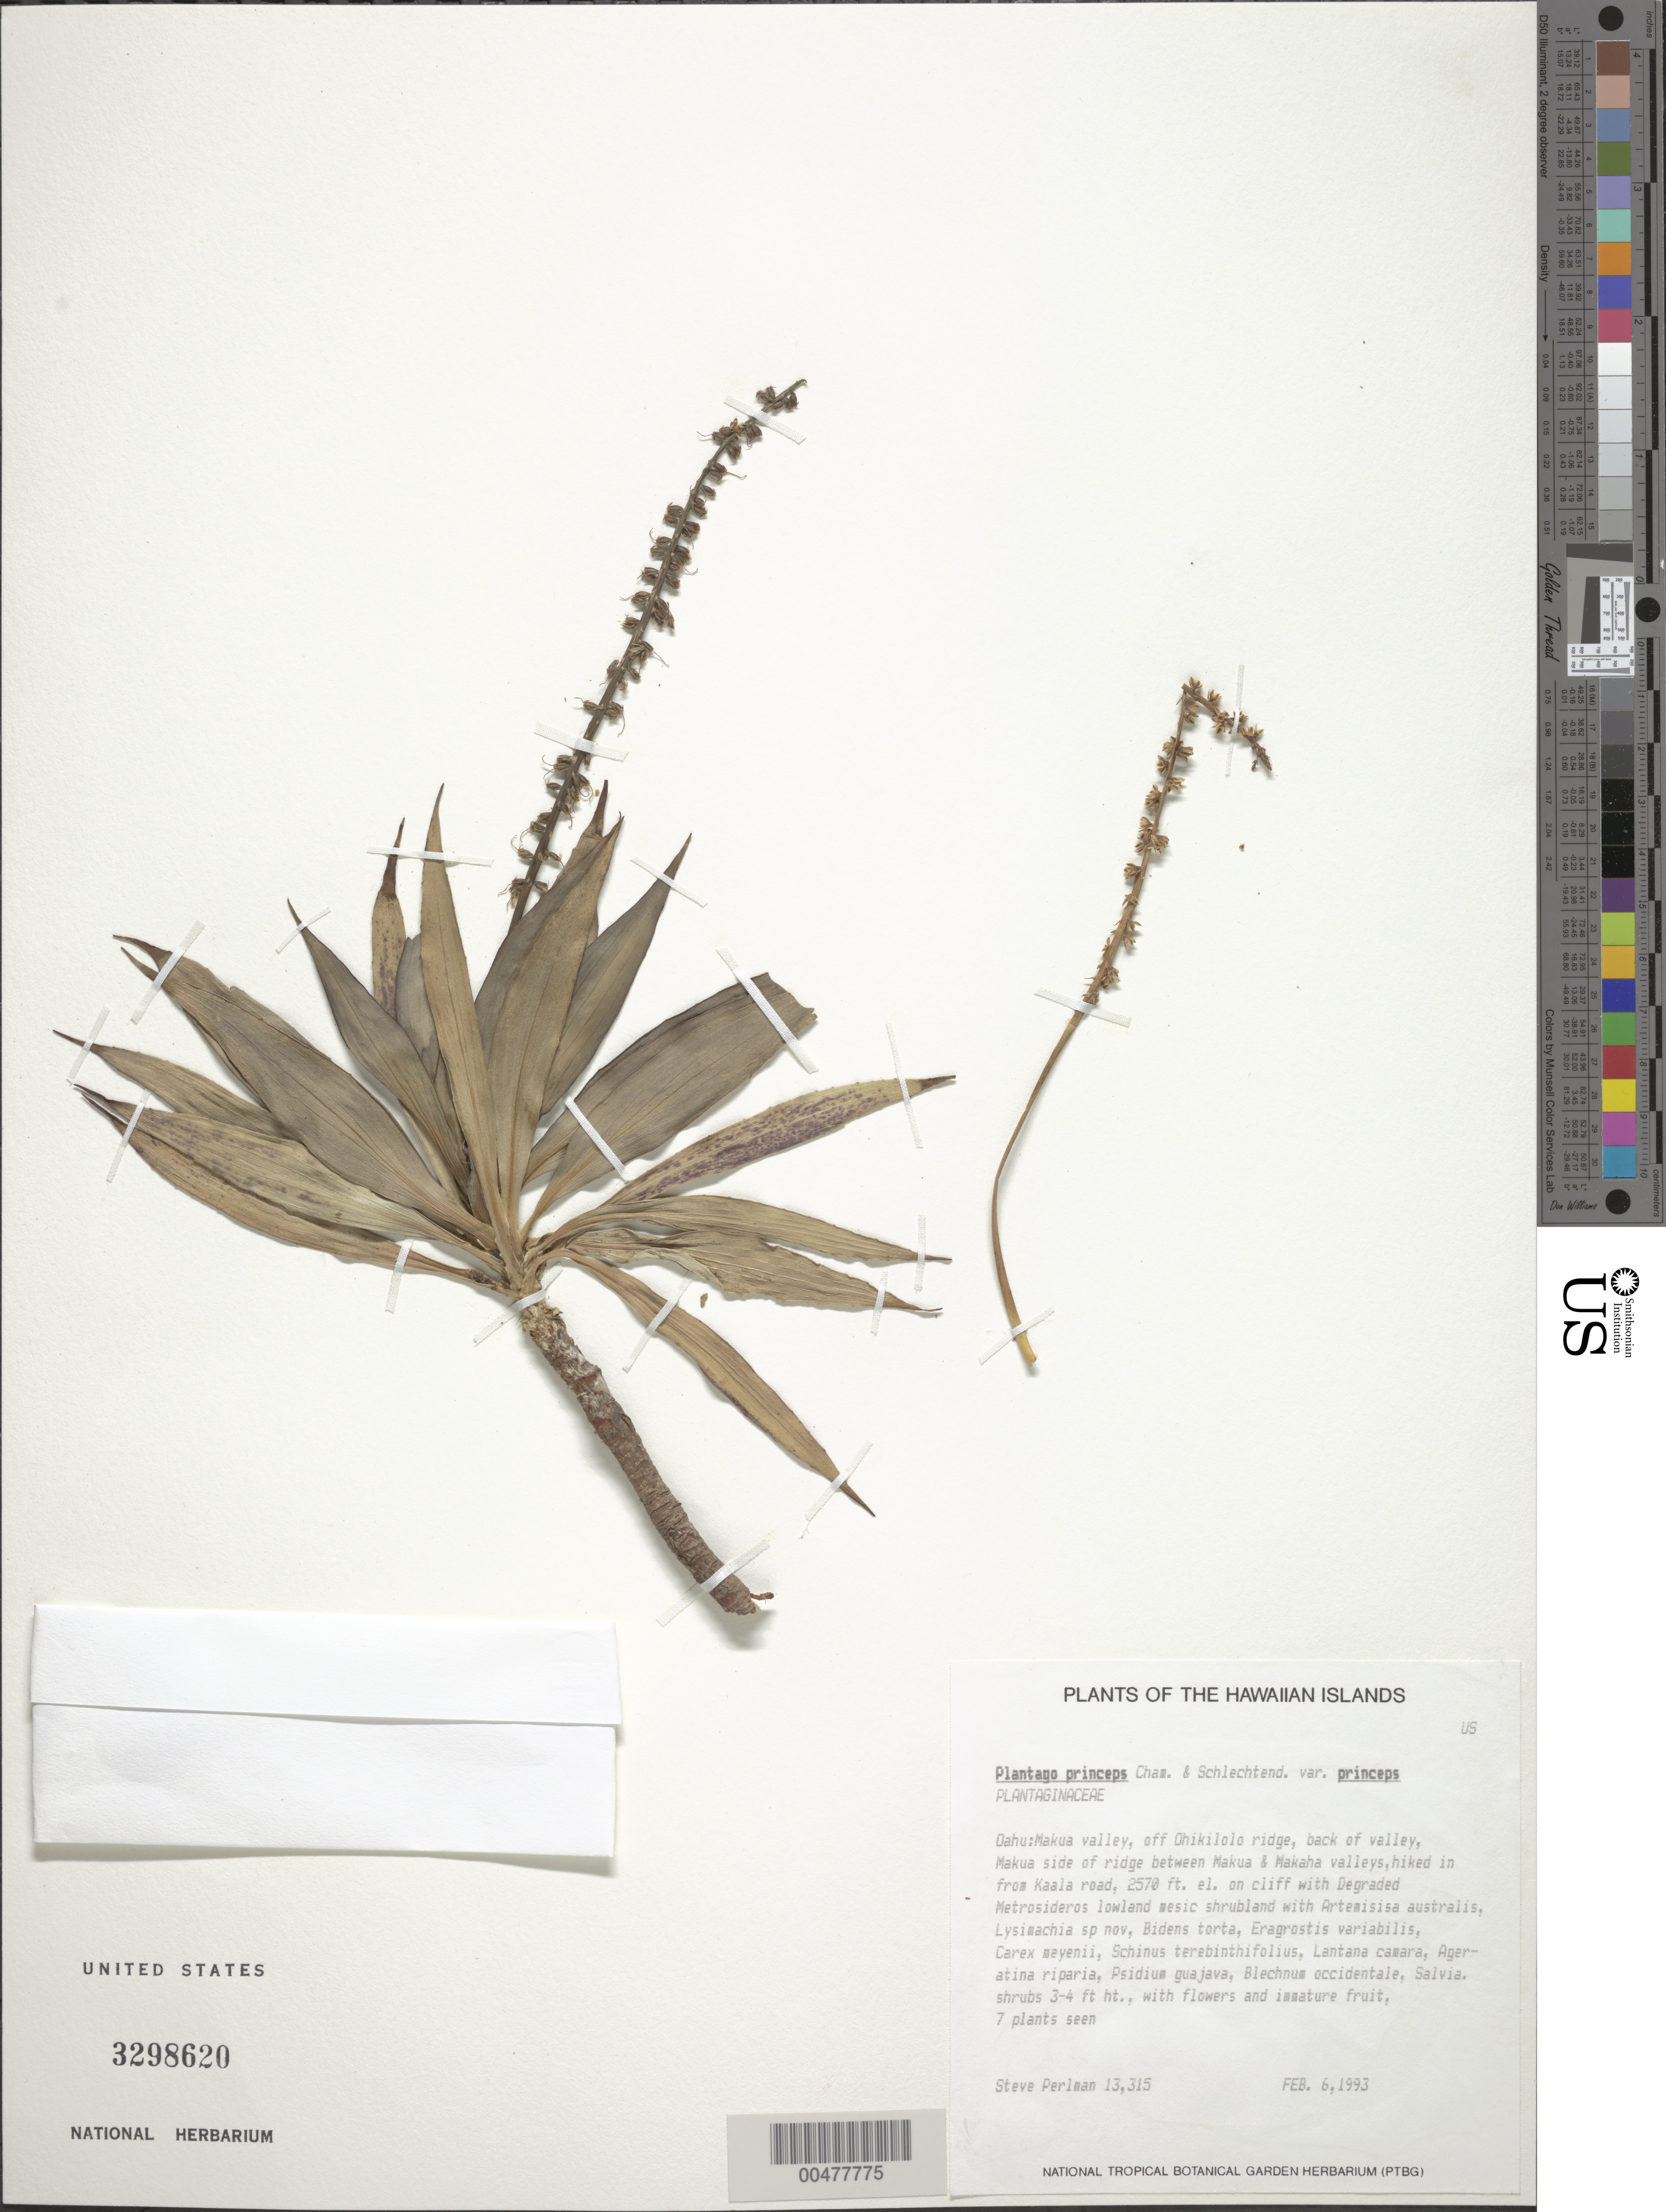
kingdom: Plantae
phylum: Tracheophyta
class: Magnoliopsida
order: Lamiales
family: Plantaginaceae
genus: Plantago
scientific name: Plantago princeps var. princeps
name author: Cham. & Schltdl.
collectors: S. P. Perlman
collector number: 13315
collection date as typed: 6 Feb 1993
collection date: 1993-02-06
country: United States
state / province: Hawaii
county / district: Honolulu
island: Oahu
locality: Makua Valley, off Ohikilolo Ridge, backof valley, makua side of ridge between Makua and Makaha Valleys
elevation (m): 783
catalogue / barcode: US 3298620